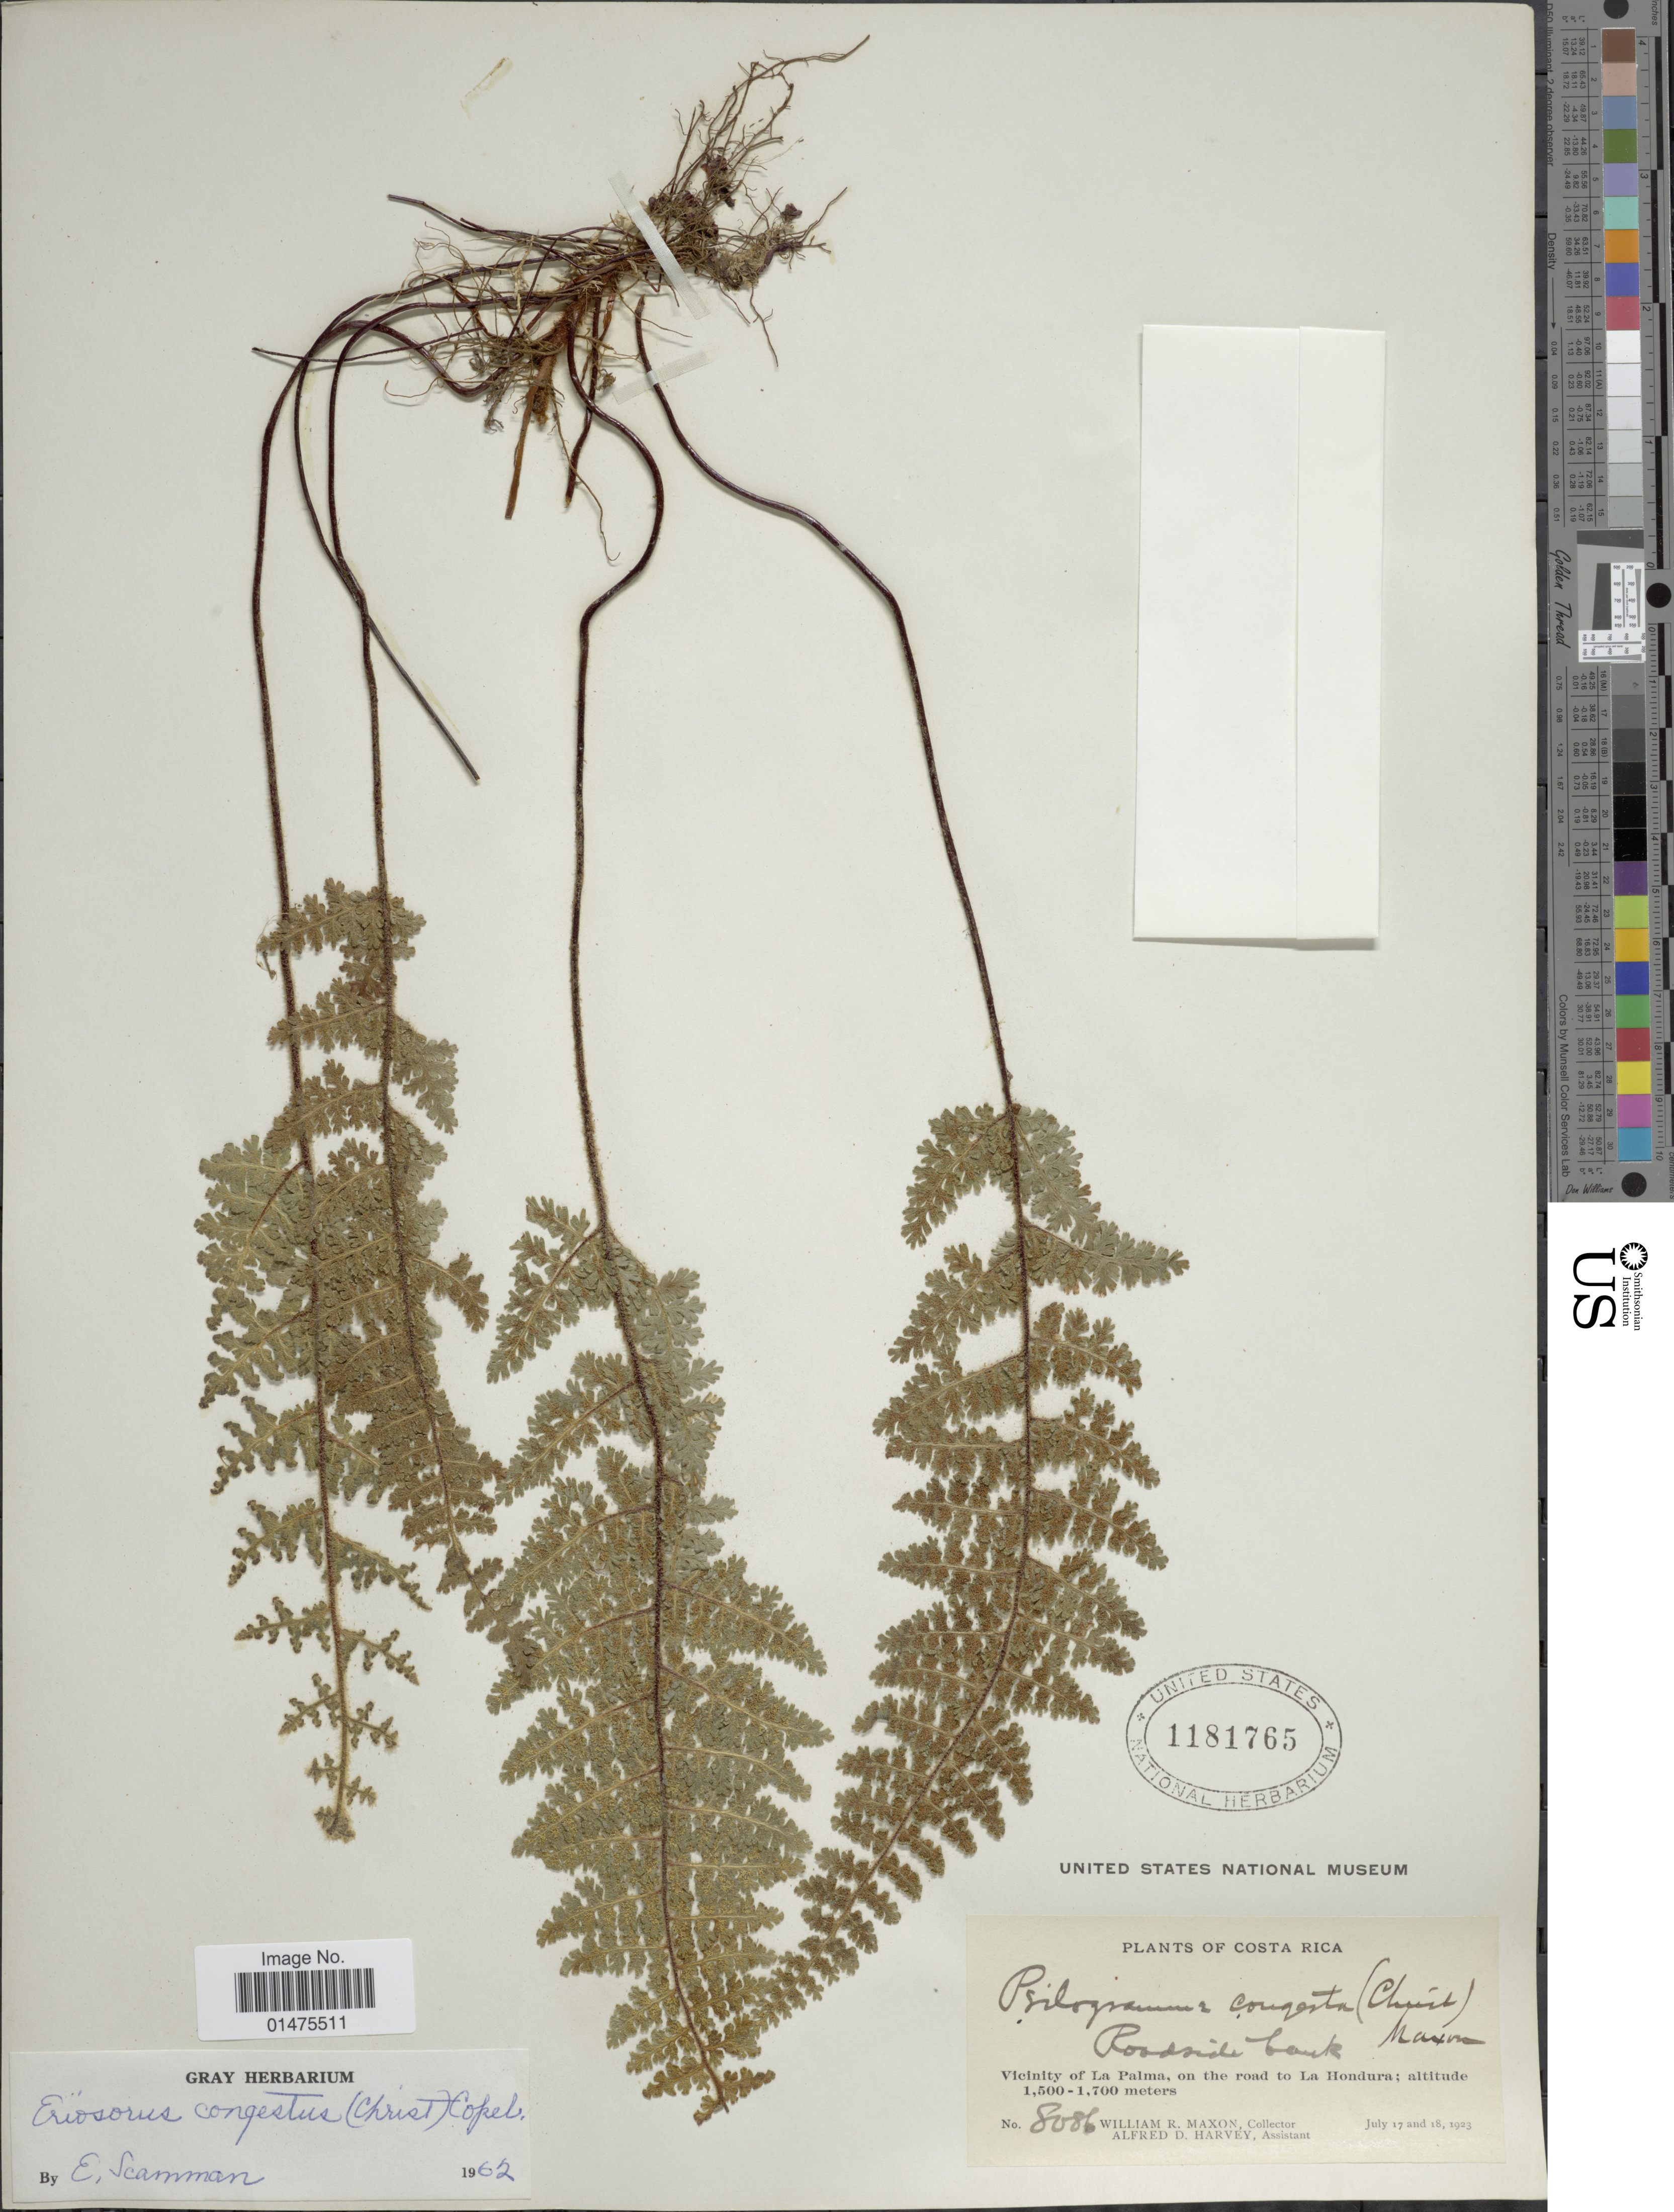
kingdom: Plantae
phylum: Tracheophyta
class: Polypodiopsida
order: Polypodiales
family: Pteridaceae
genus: Jamesonia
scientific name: Jamesonia congesta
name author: (Christ) Christenh.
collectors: W. R. Maxon & A. D. Harvey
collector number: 8086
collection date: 1923-07-17/1923-07-18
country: Costa Rica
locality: Vicinity of La Palma, on the road to La Hondura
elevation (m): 1500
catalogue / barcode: US 1181765